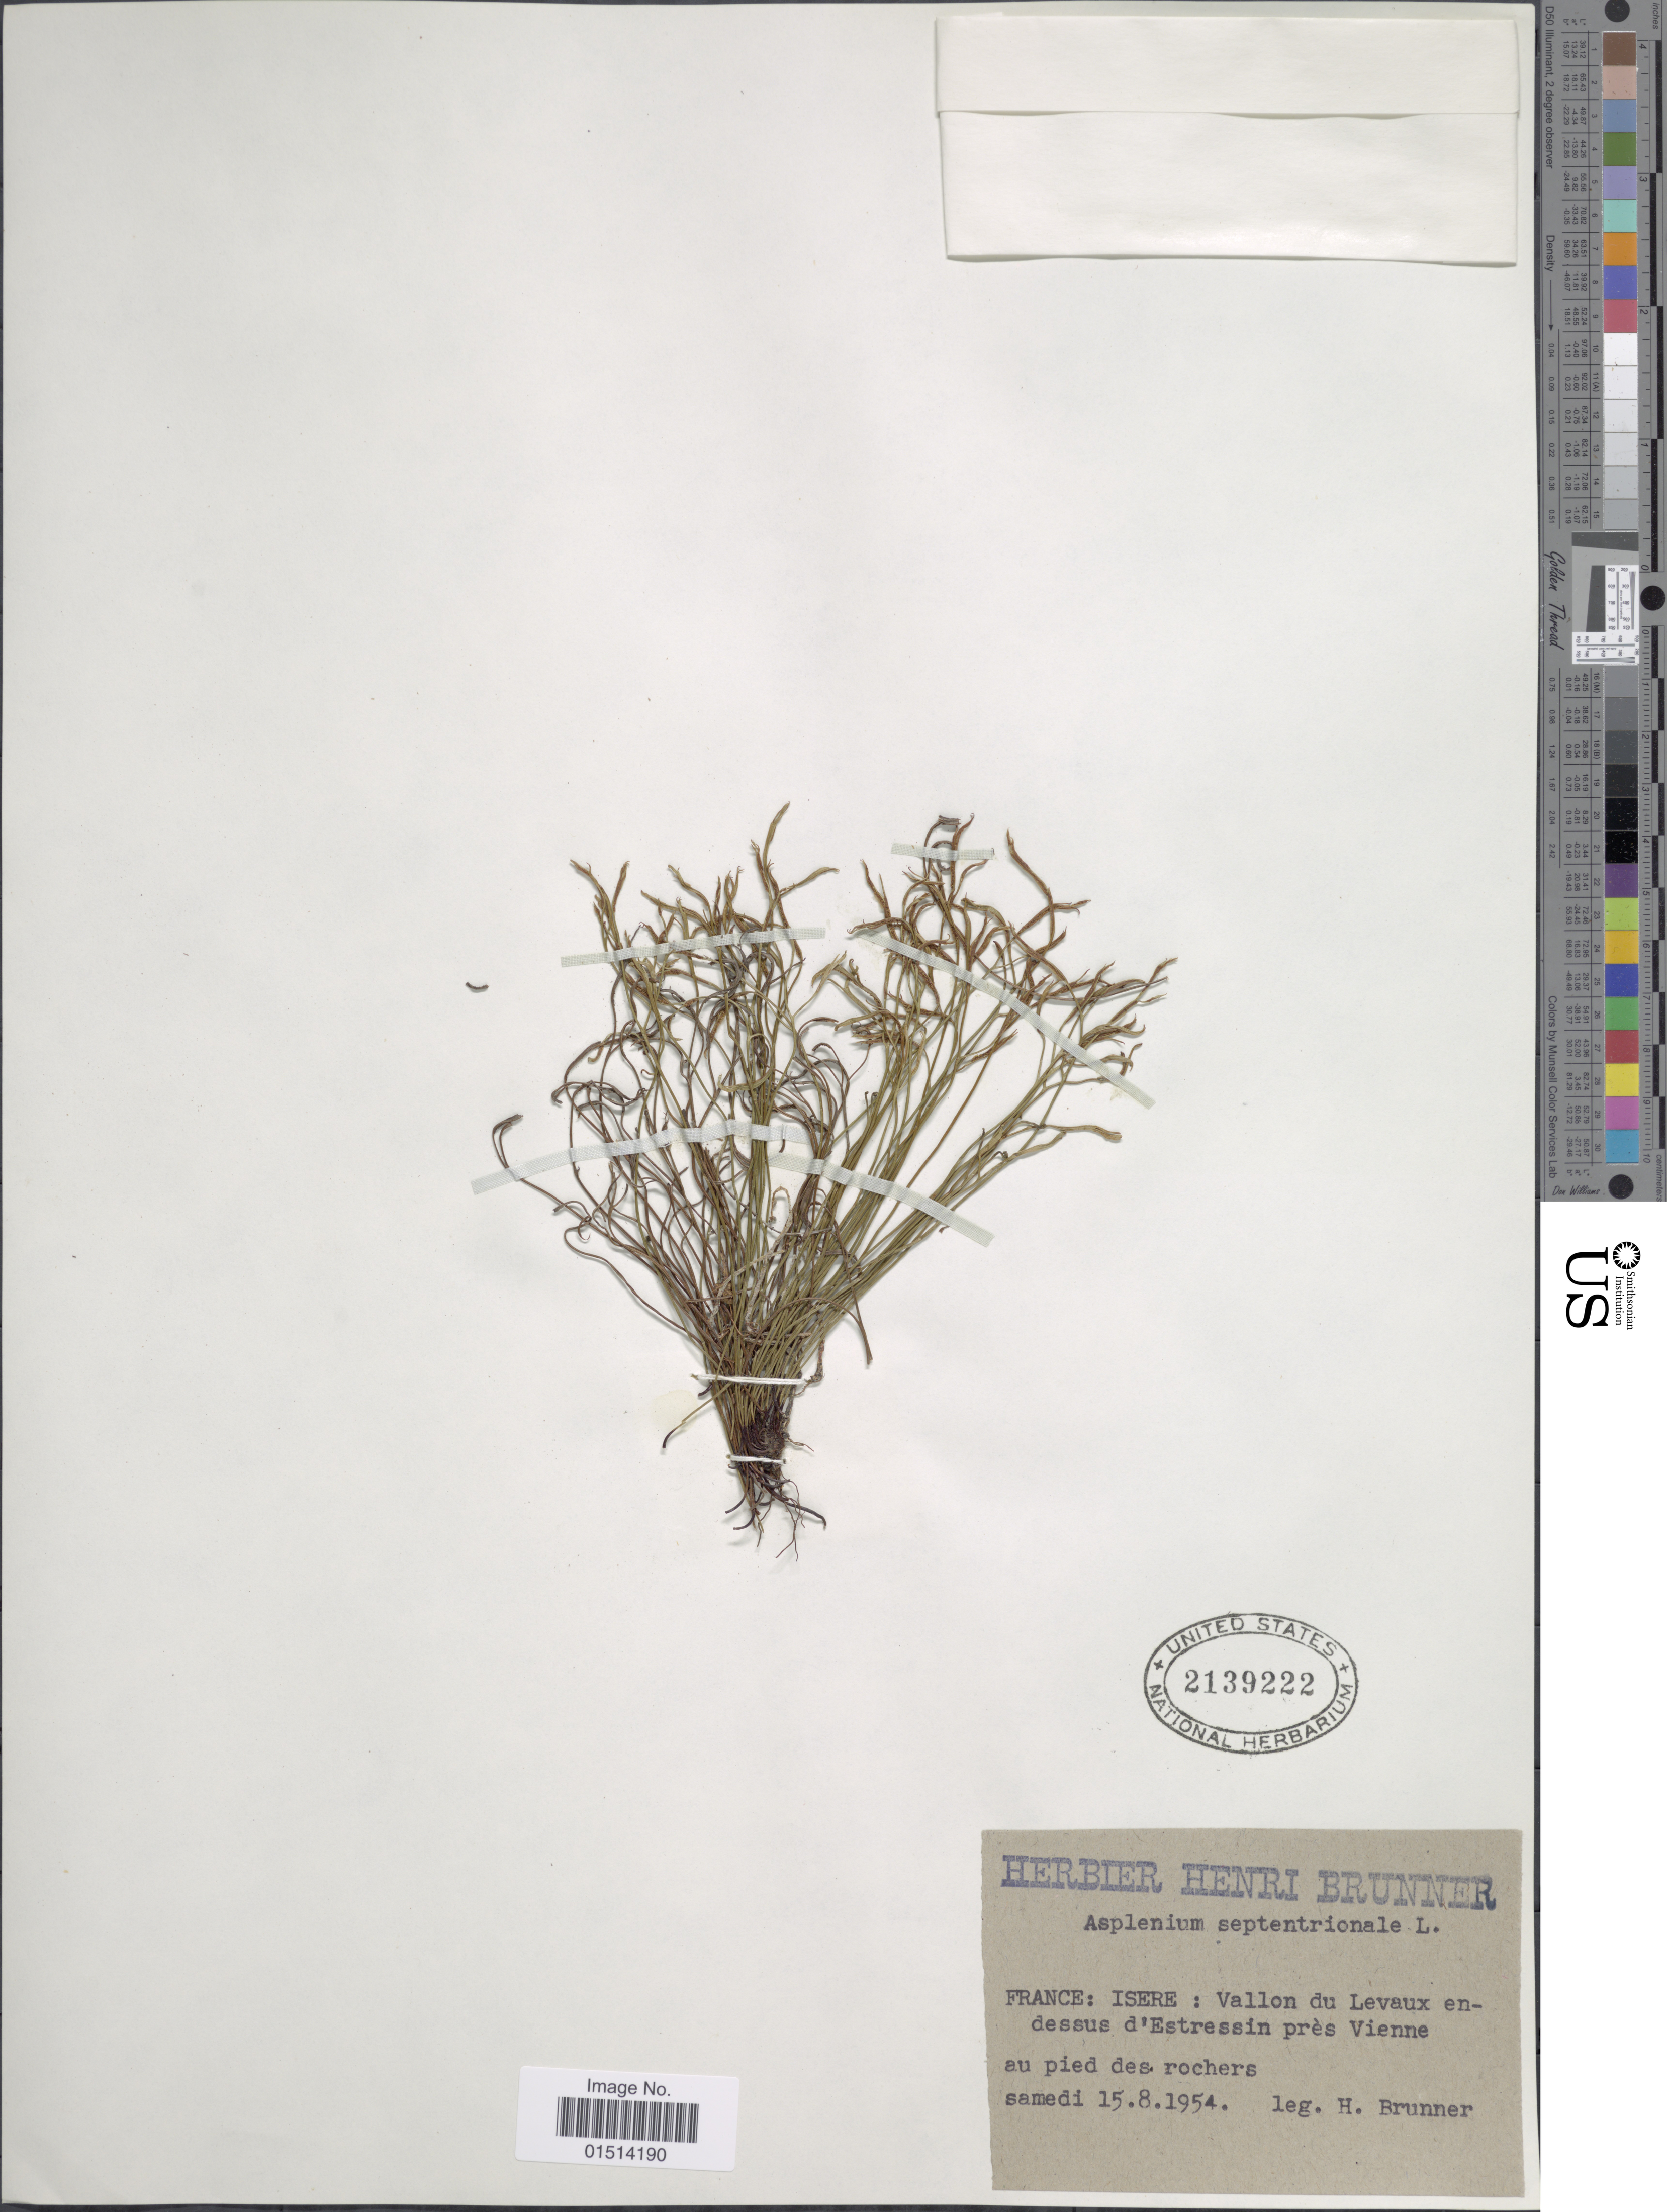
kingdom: Plantae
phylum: Tracheophyta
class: Polypodiopsida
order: Polypodiales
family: Aspleniaceae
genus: Asplenium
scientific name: Asplenium septentrionale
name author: (L.) Hoffm.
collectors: H. Brunner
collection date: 1954-08-15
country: France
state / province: Auvergne-Rhône-Alpes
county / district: Isère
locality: France: Isere: Vallon de Levaux endessus d'Estressin pres Vienne au pied des rochers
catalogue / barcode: US 2139222